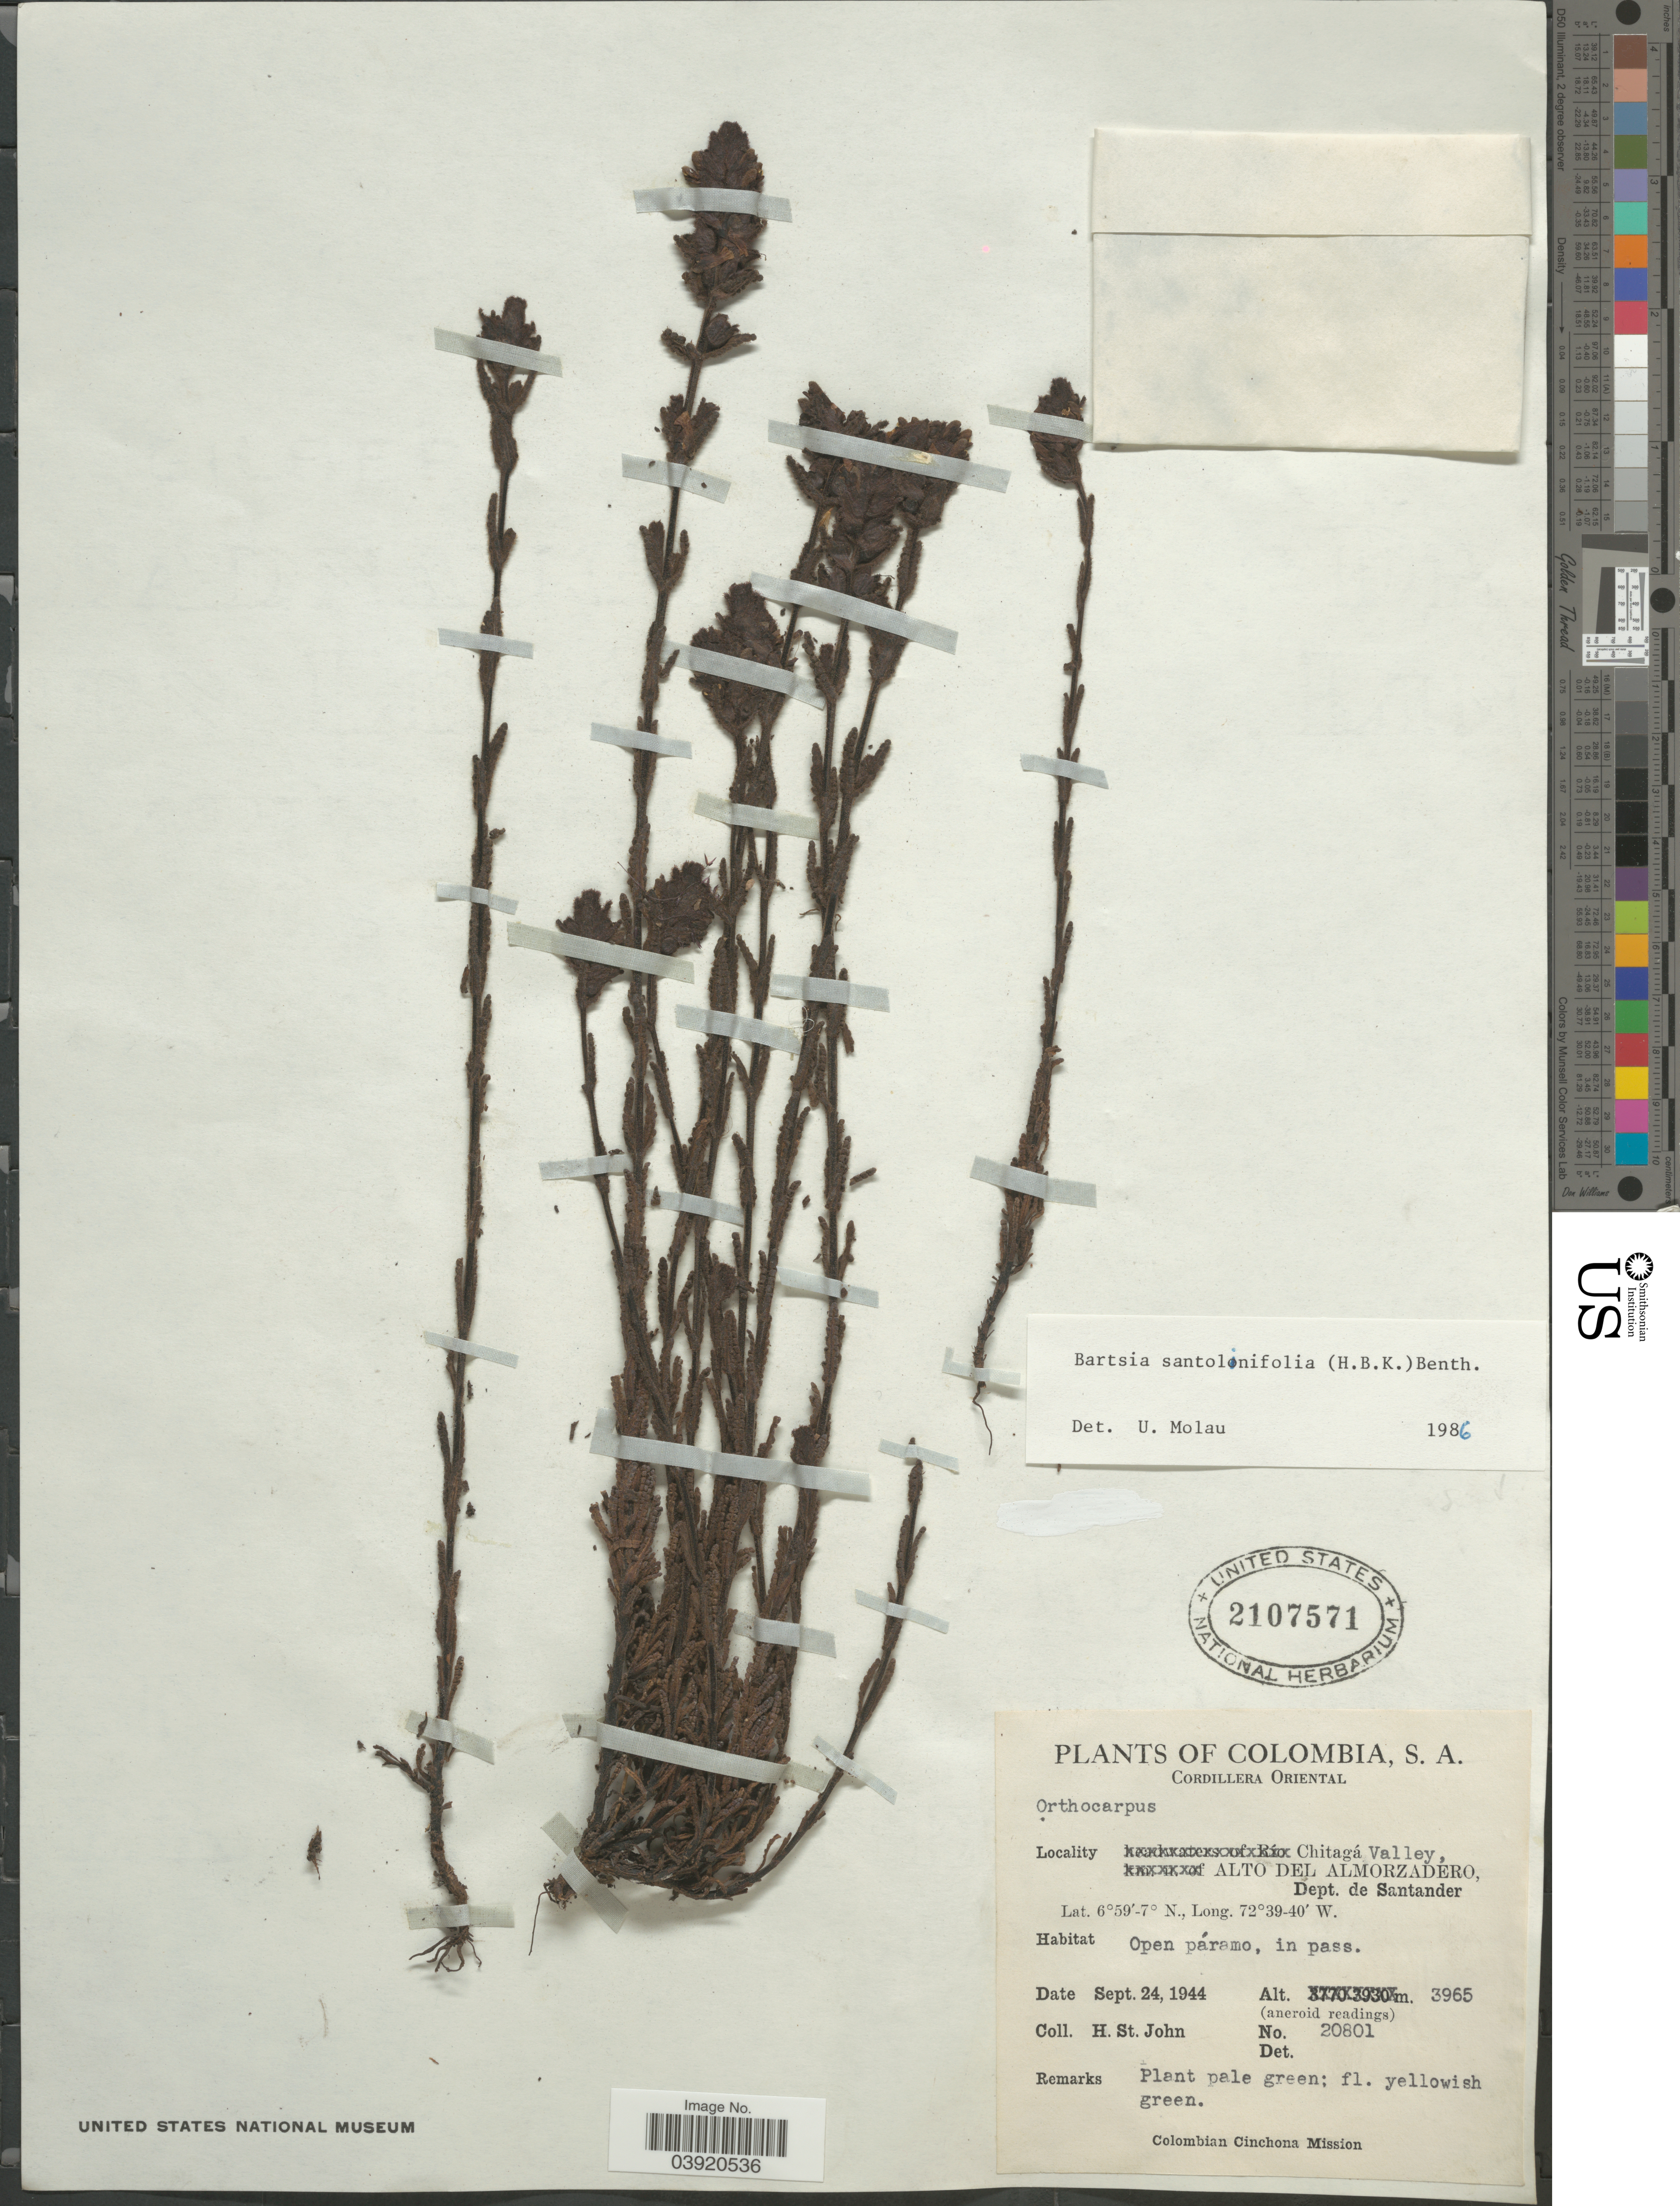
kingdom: Plantae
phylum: Tracheophyta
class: Magnoliopsida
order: Lamiales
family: Orobanchaceae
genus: Bartsia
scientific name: Bartsia santolinifolia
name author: (Kunth) Benth.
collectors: H. St. John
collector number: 20801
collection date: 1944-09-24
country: Colombia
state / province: Santander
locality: Cordillera Oriental. Chitagá Valley, Alto del Almorzadero,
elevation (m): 3965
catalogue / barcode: US 2107571